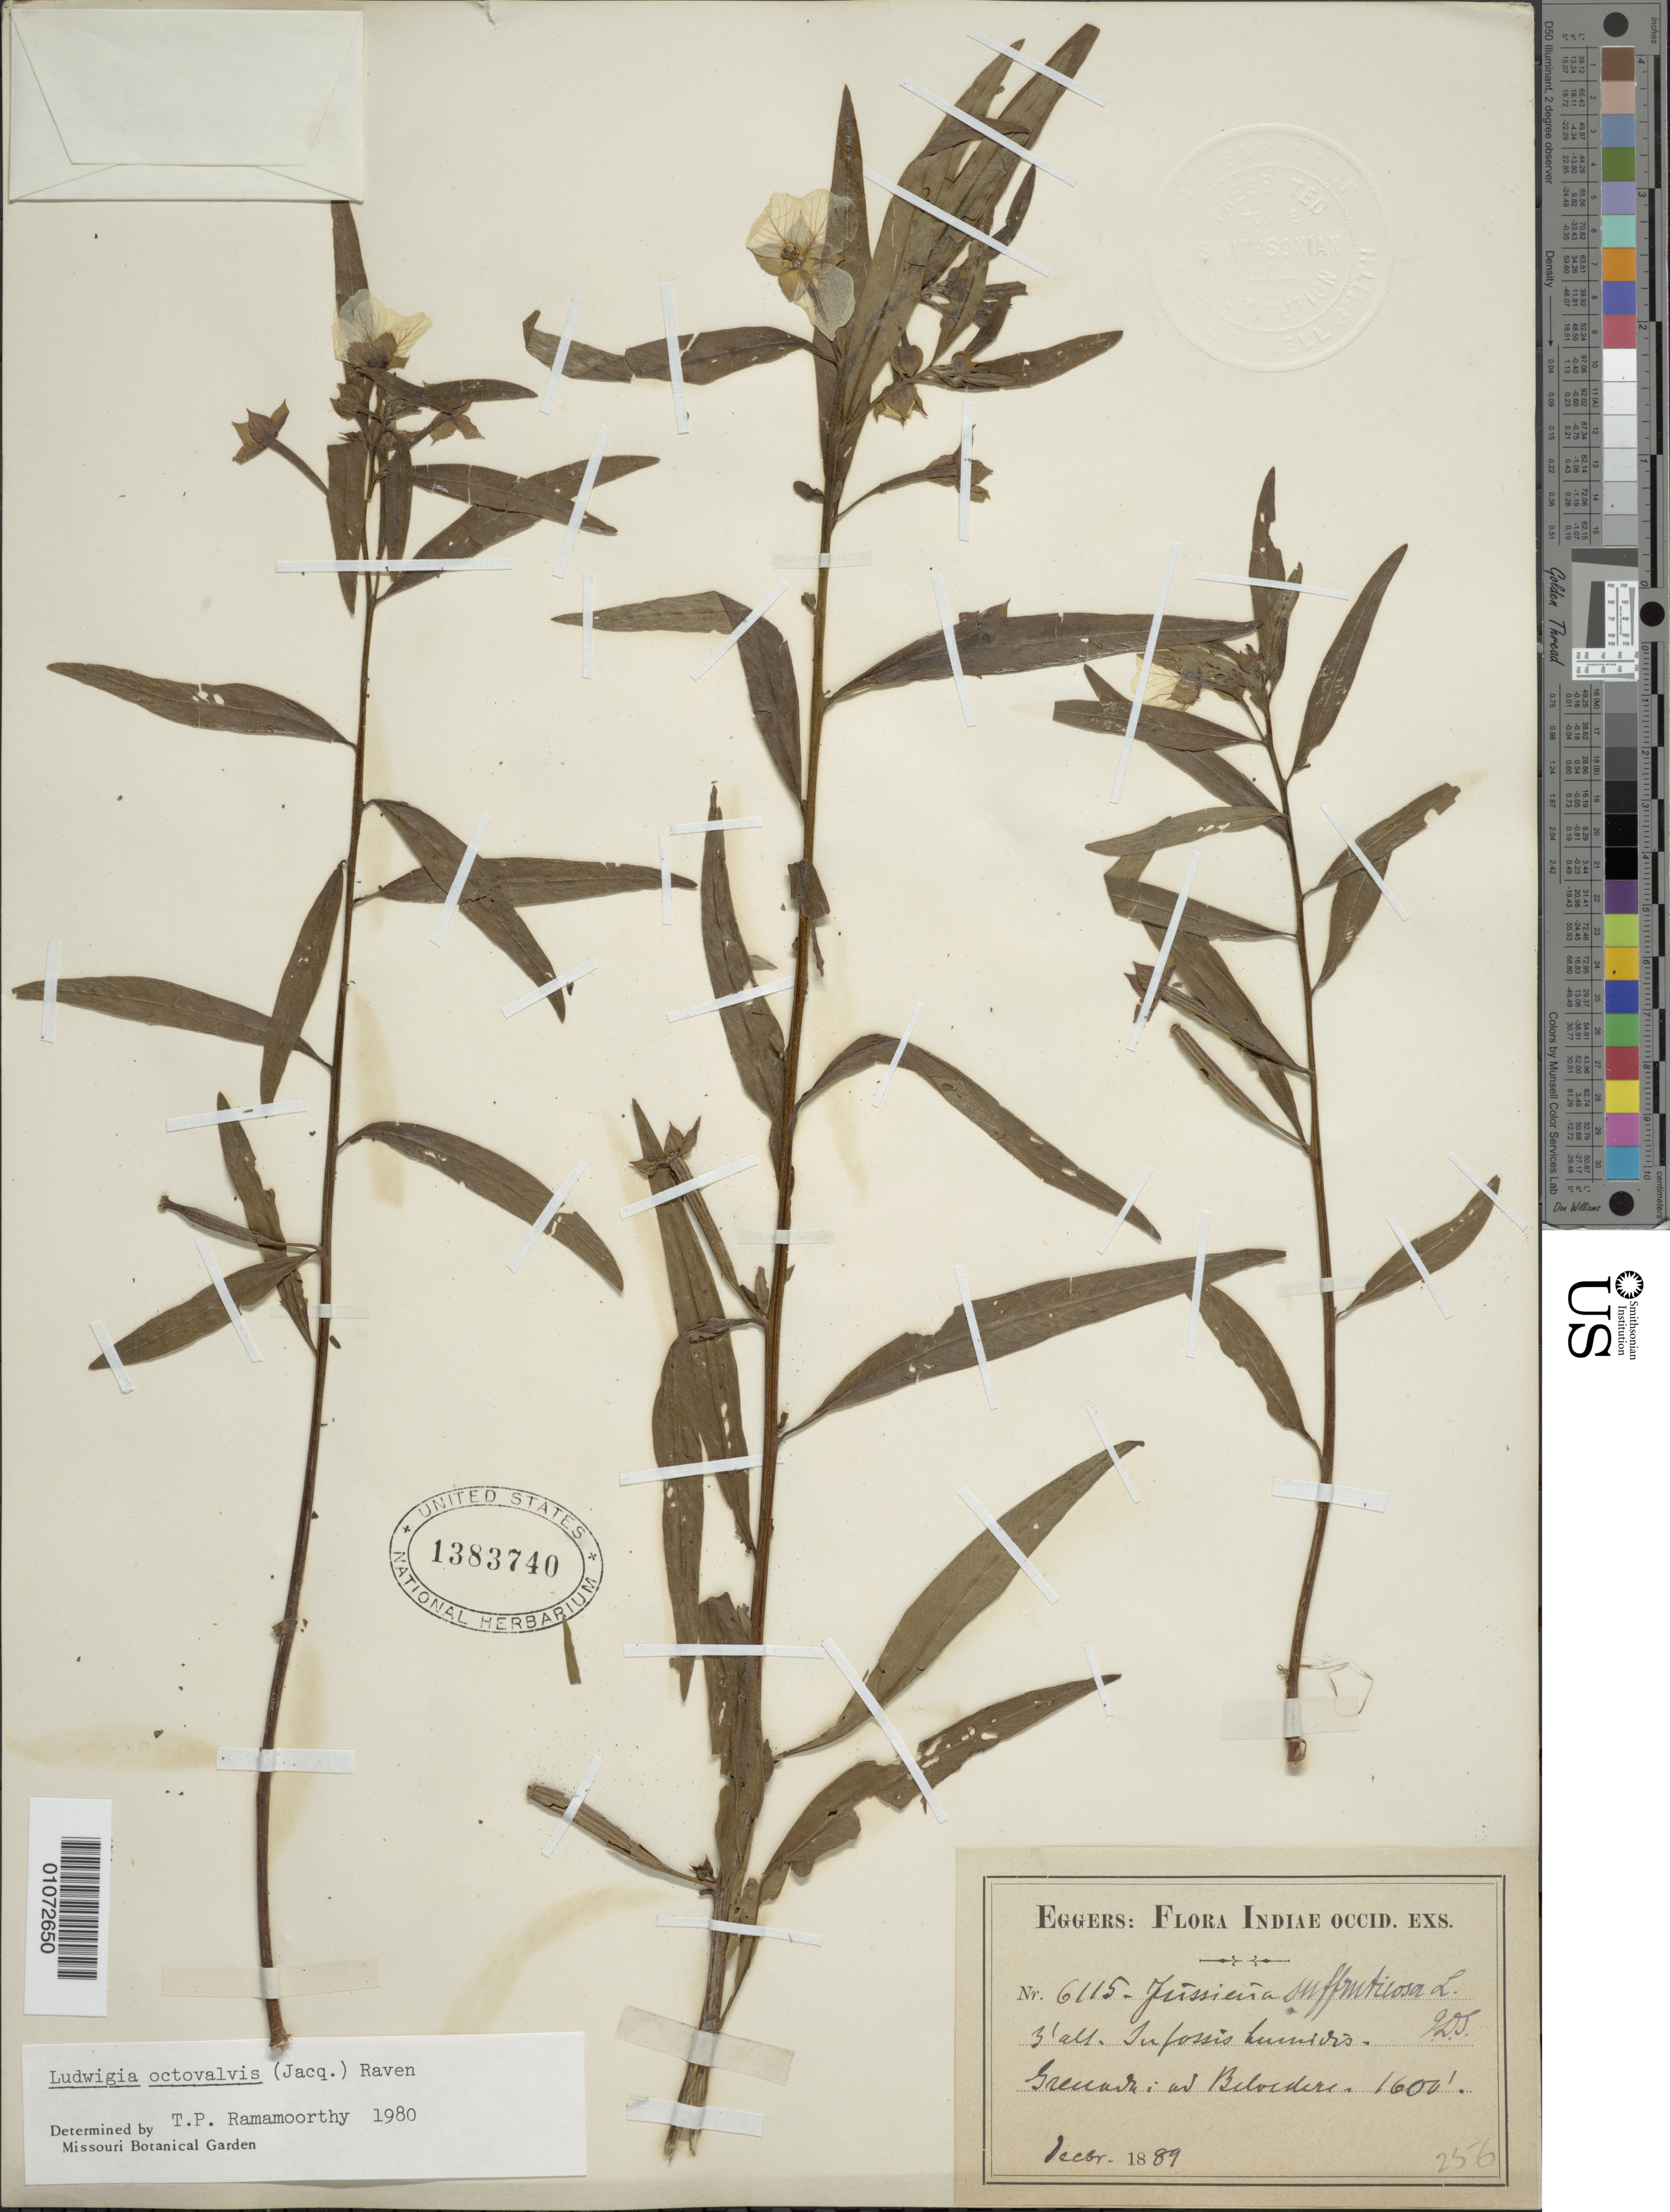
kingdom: Plantae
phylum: Tracheophyta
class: Magnoliopsida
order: Myrtales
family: Onagraceae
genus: Ludwigia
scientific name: Ludwigia octovalvis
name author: (Jacq.) P.H. Raven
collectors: H. F. A. von Eggers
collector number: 6115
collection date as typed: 01 Dec 1889 to 31 Dec 1889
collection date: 1889-12-01/1889-12-31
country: Grenada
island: Grenada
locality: Belvedere. In wet forests.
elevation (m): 488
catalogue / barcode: US 1383740